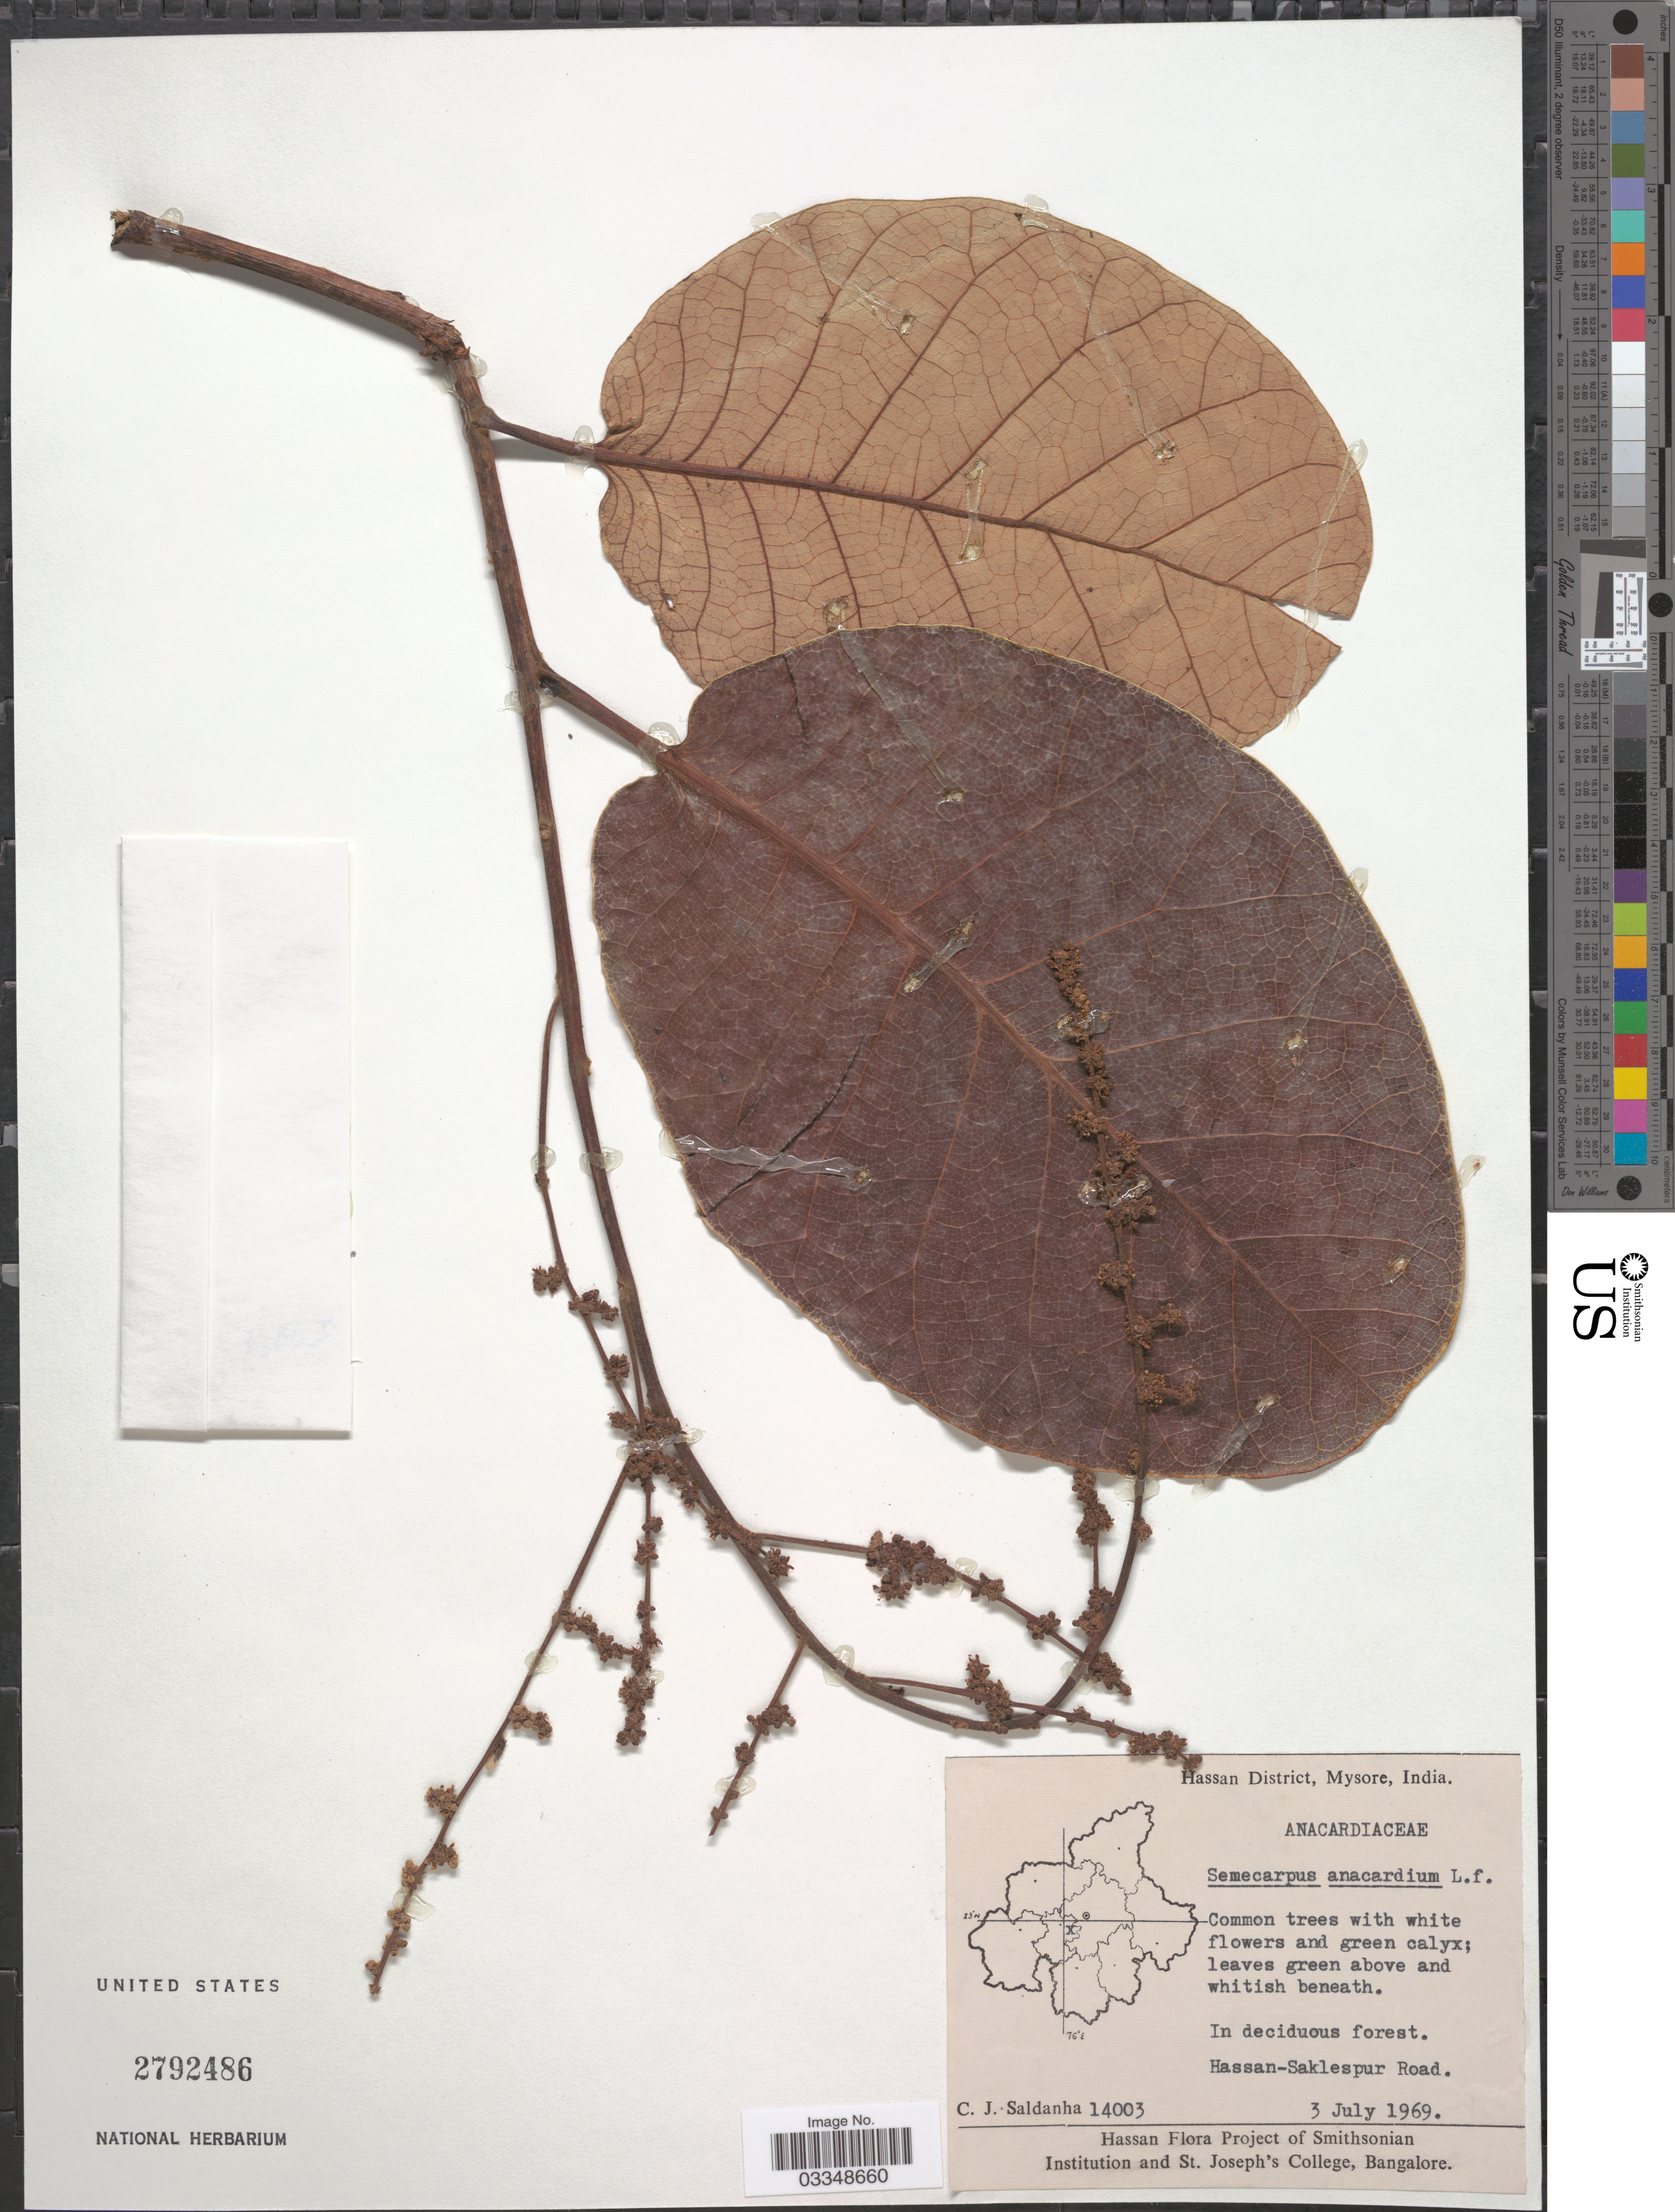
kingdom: Plantae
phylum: Tracheophyta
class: Magnoliopsida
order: Sapindales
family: Anacardiaceae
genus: Semecarpus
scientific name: Semecarpus anacardium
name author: L. f.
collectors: C. J. Saldanha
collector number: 14003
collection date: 1969-07-03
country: India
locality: Hassan District, Mysore. Hassan-Saklespur Road.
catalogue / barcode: US 2792486